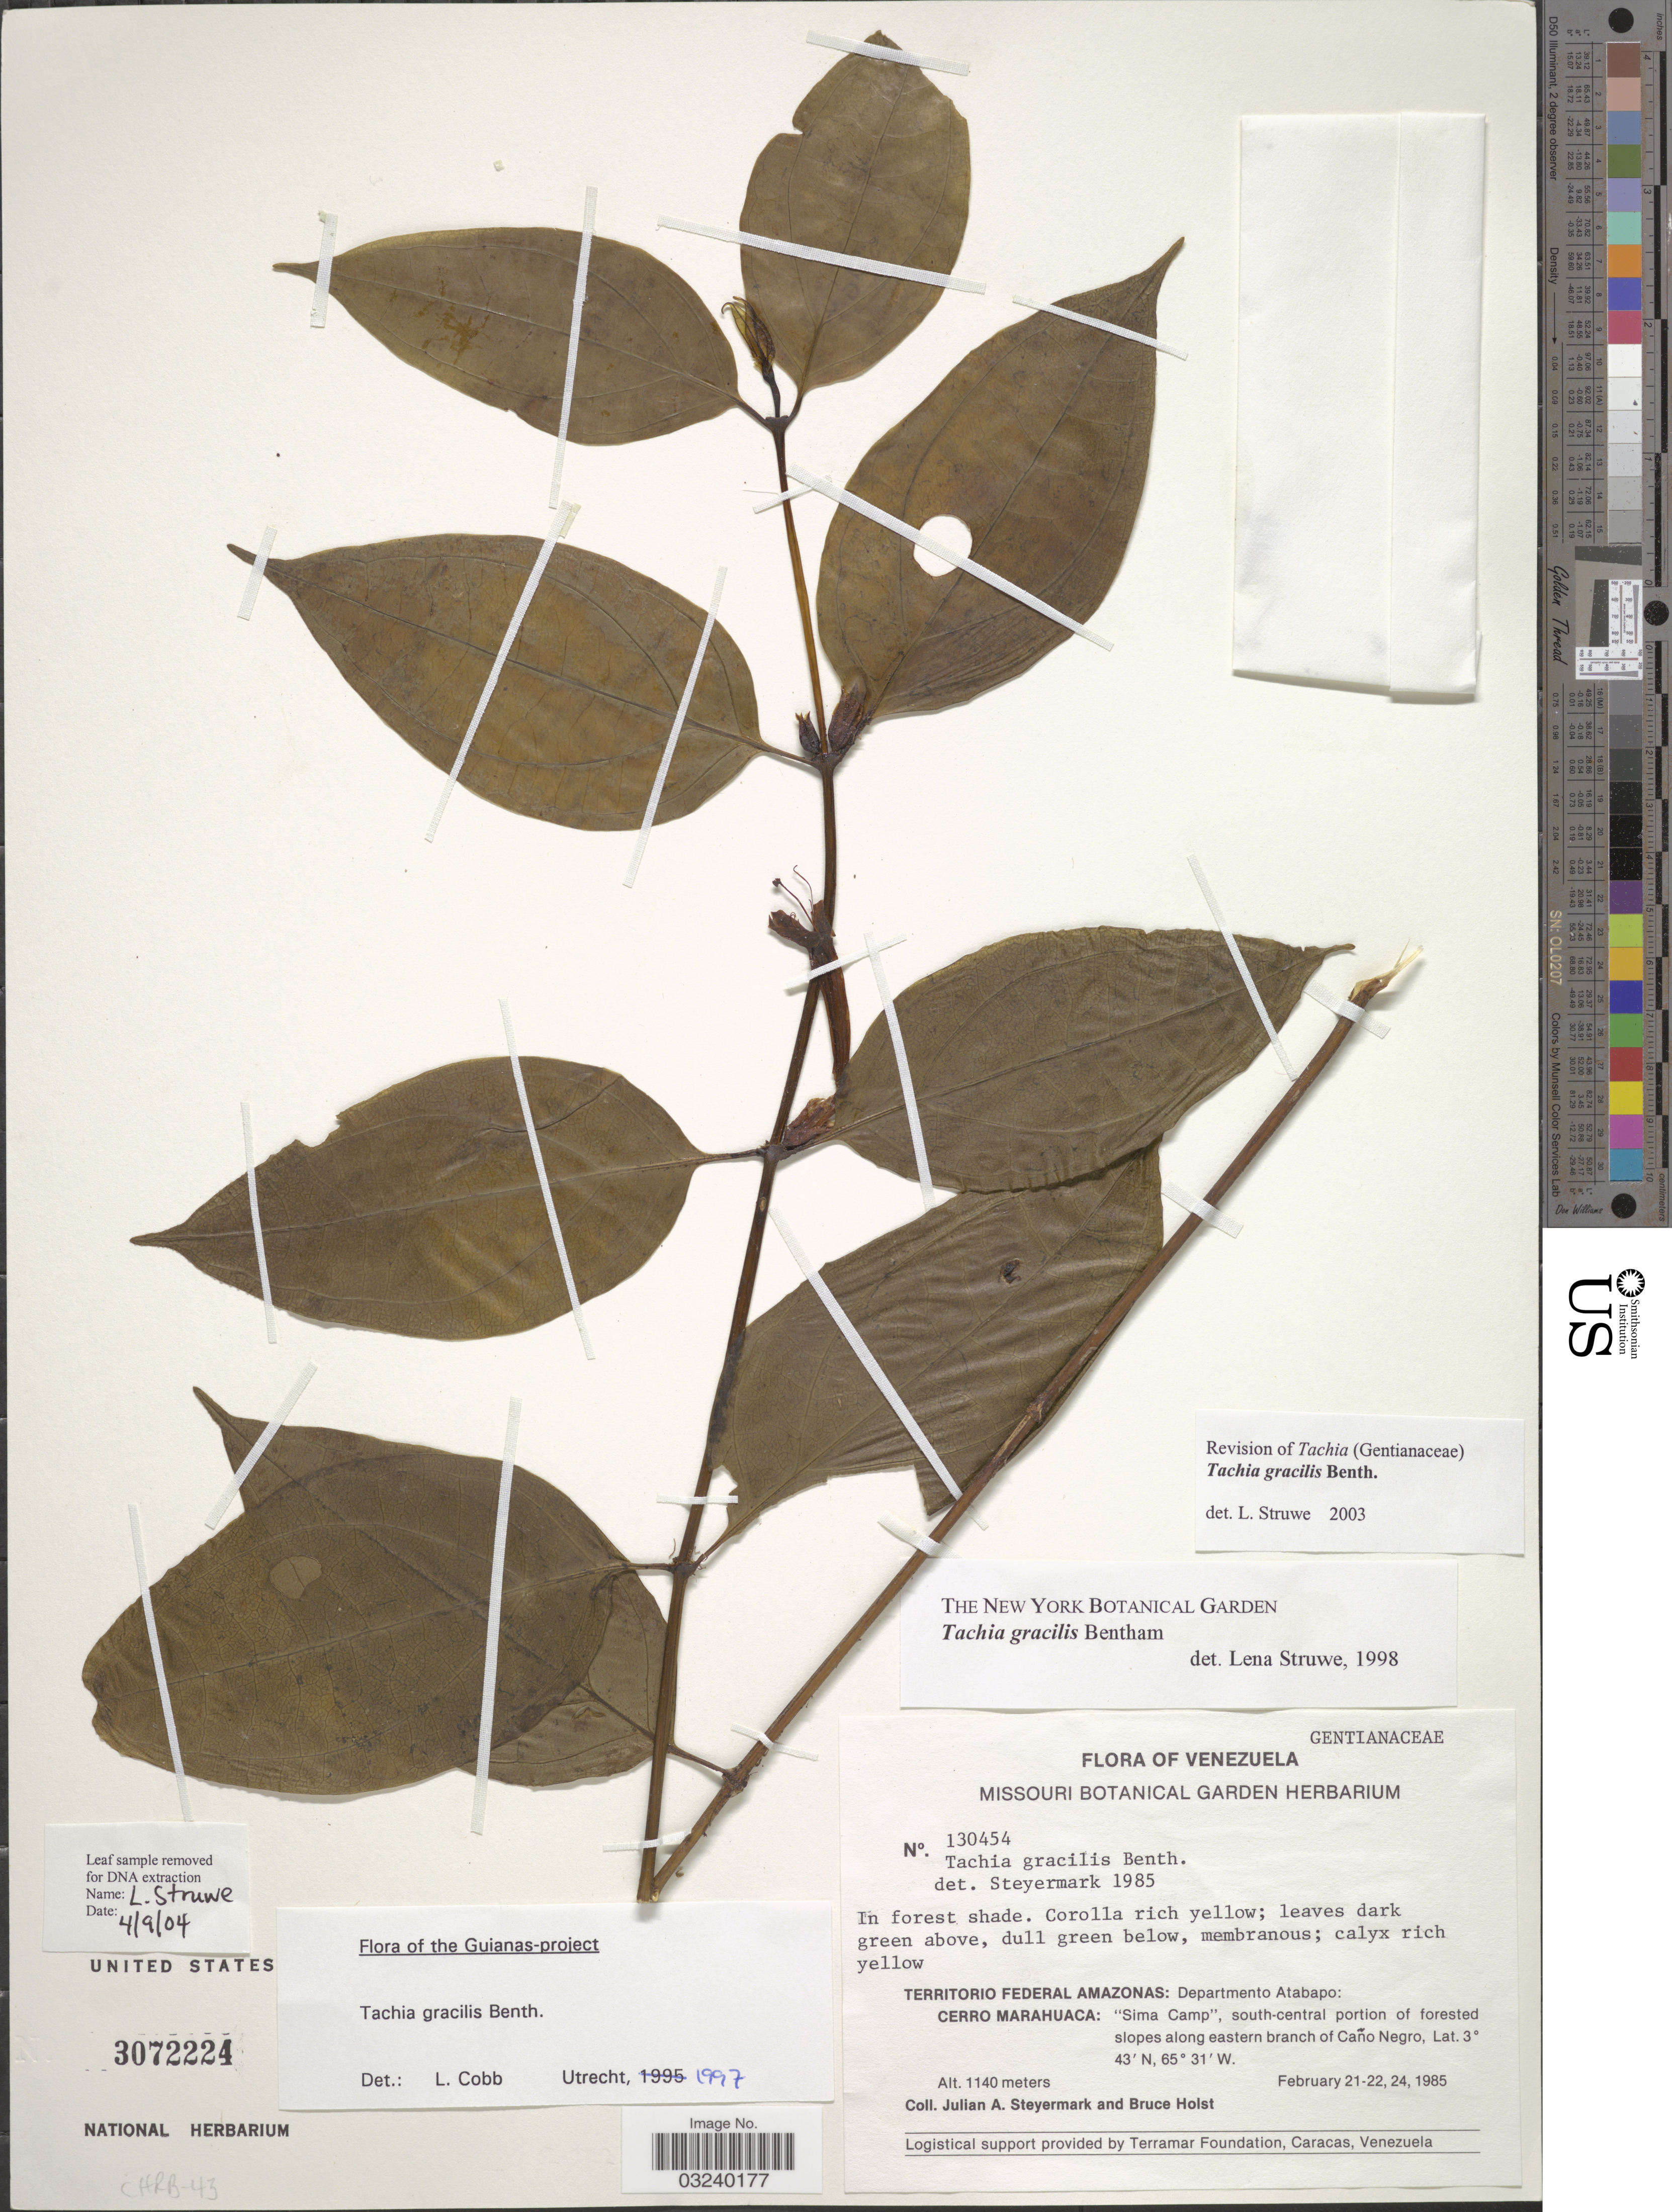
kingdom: Plantae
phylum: Tracheophyta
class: Magnoliopsida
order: Gentianales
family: Gentianaceae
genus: Tachia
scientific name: Tachia gracilis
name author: Benth.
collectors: J. Steyermark & B. Holst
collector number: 130454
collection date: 1985-02-21/1985-02-24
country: Venezuela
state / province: Amazonas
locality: Territorio Federal Amazonas: Departamento Atabapo: Cerro Marahuaca: "Sima Camp", south-central portion of forested slopes along eastern branch of Caño Negro.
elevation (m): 1140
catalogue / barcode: US 3072224